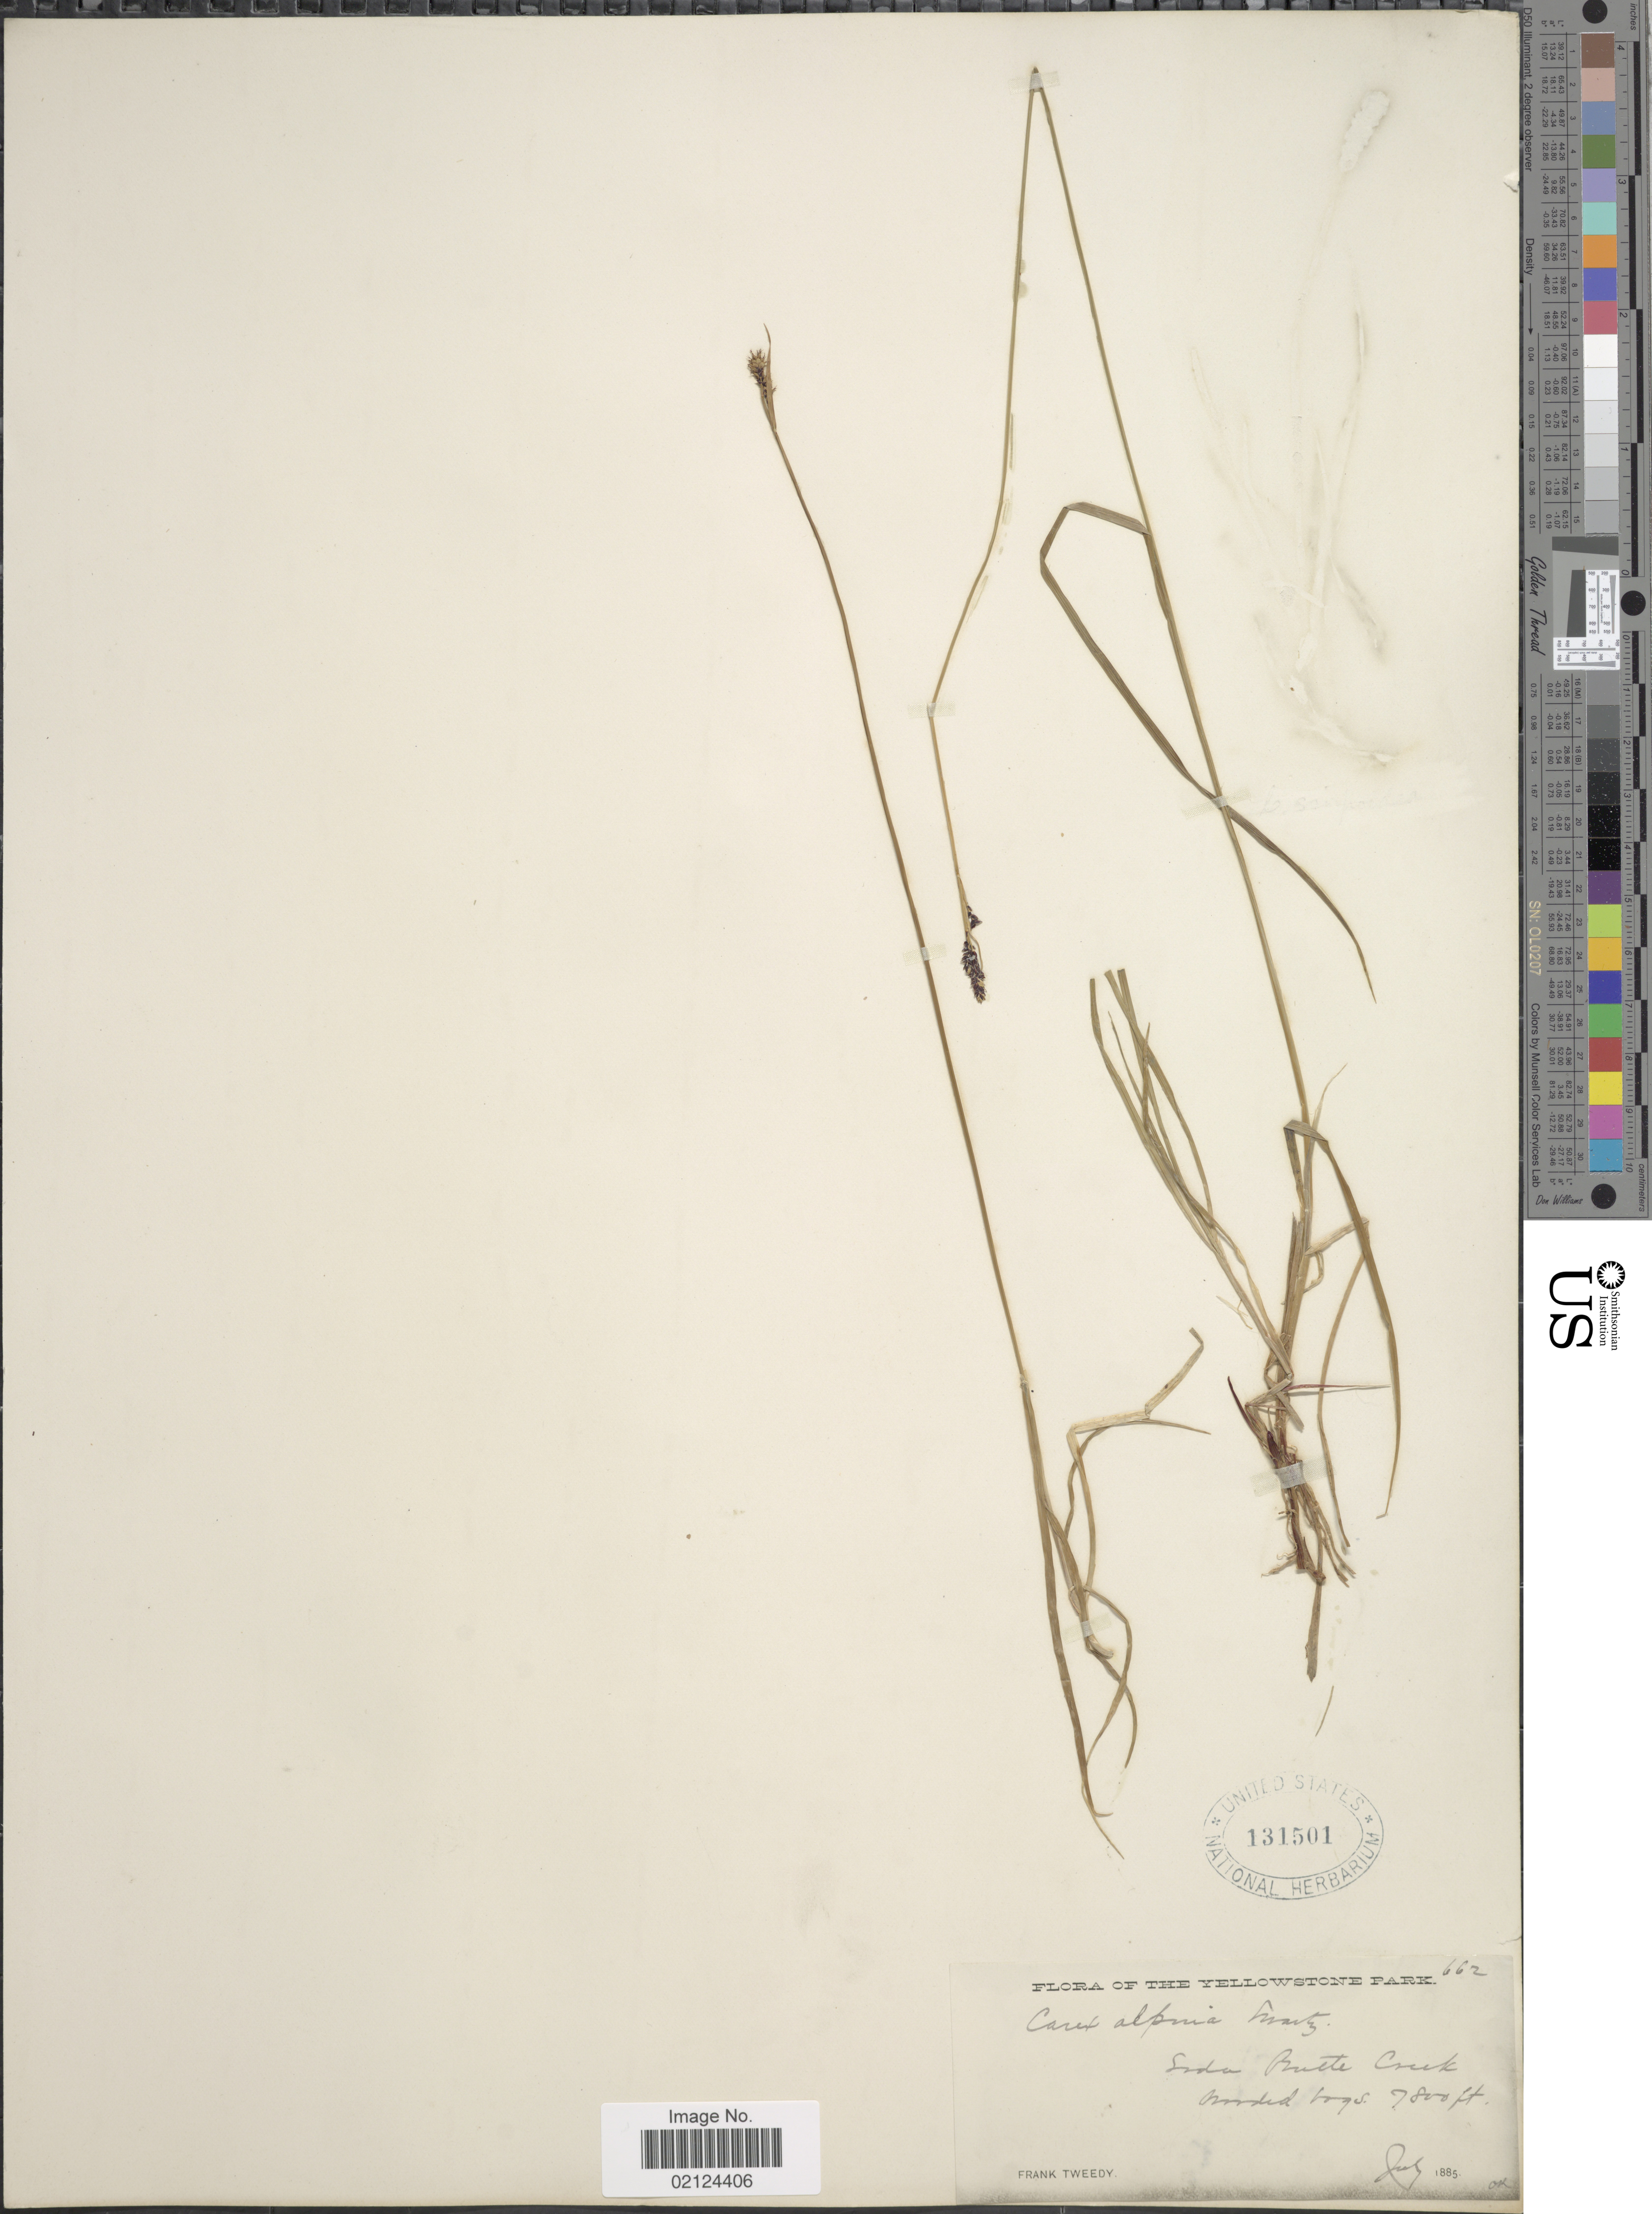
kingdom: Plantae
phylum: Tracheophyta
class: Liliopsida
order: Poales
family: Cyperaceae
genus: Carex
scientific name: Carex media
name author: R. Br.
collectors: F. Tweedy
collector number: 662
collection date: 1885-07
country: United States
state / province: Wyoming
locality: Yellowstone Park, Soda Butte Creek, Wooded slope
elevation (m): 2377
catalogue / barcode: US 131501